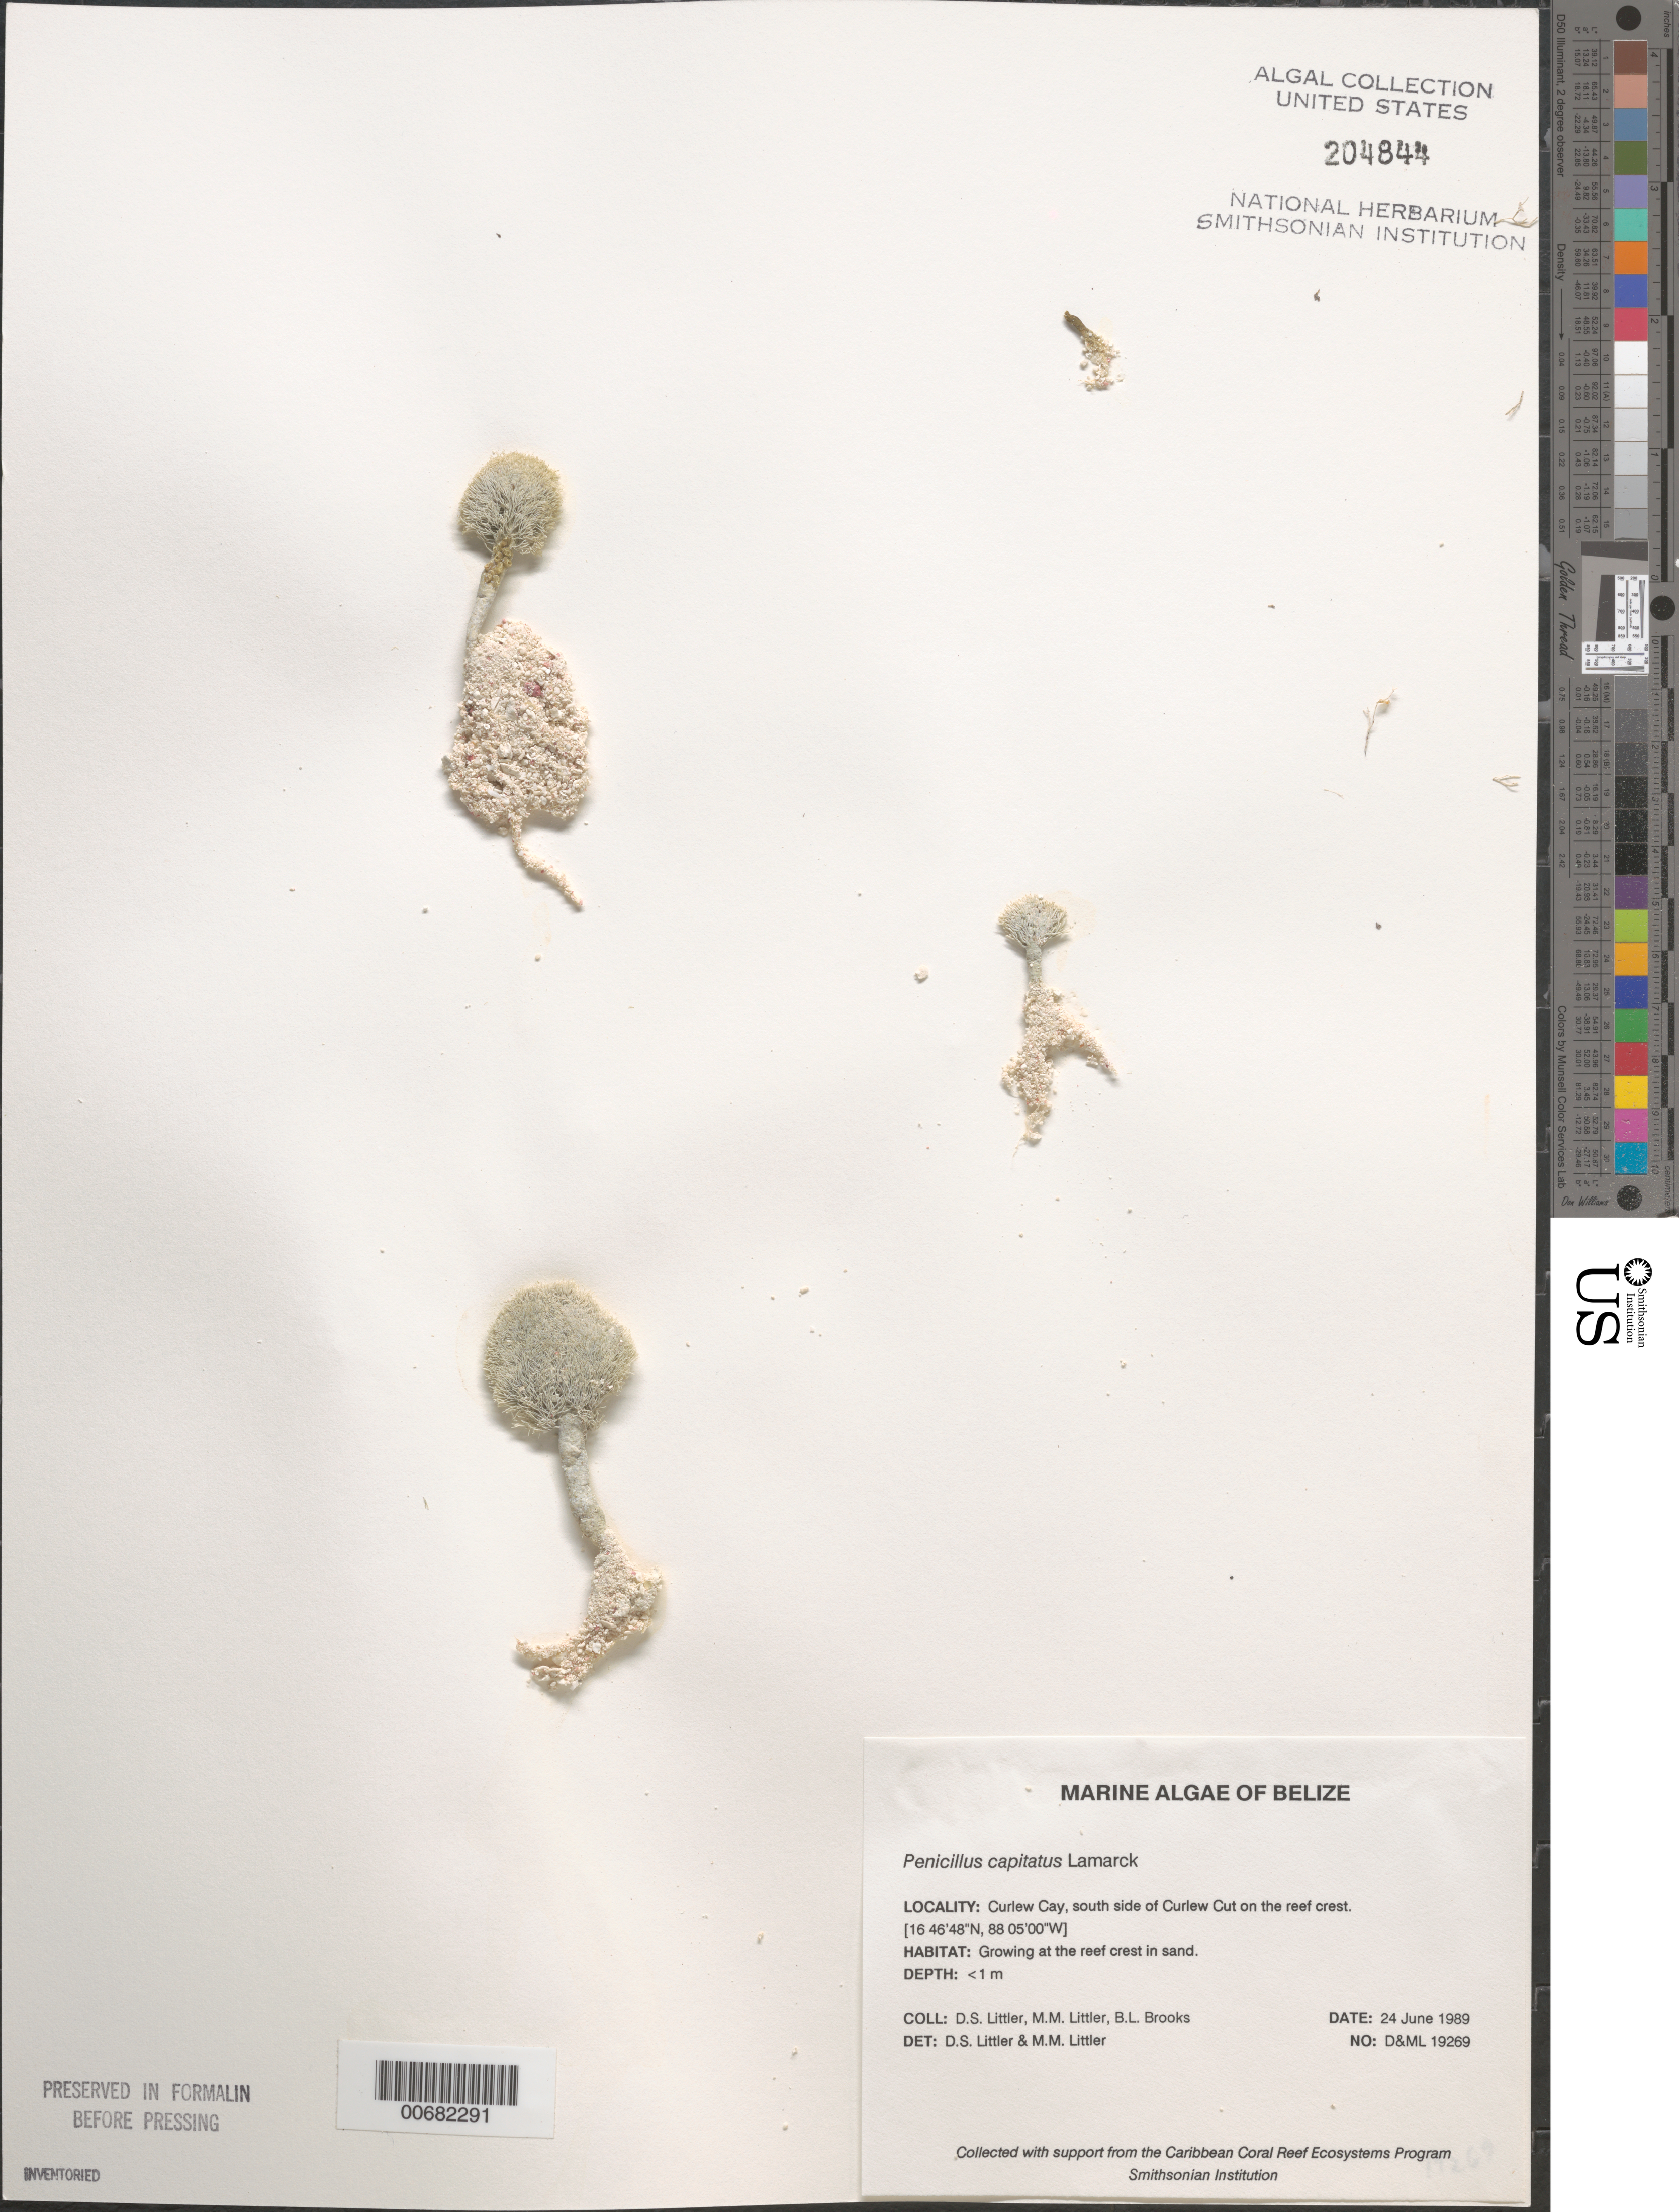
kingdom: Plantae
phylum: Chlorophyta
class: Ulvophyceae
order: Bryopsidales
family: Udoteaceae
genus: Penicillus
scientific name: Penicillus capitatus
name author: Lam.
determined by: Littler, D. S.; Littler, M. M.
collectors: D. S. Littler, M. M. Littler & B. Brooks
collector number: D&ML 19269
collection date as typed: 24 Jun 1989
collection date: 1989-06-24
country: Belize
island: Curlew Cay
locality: South side of Curlew Cut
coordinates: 16 46' 48" N, 88 05' 00" w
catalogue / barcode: US 204844